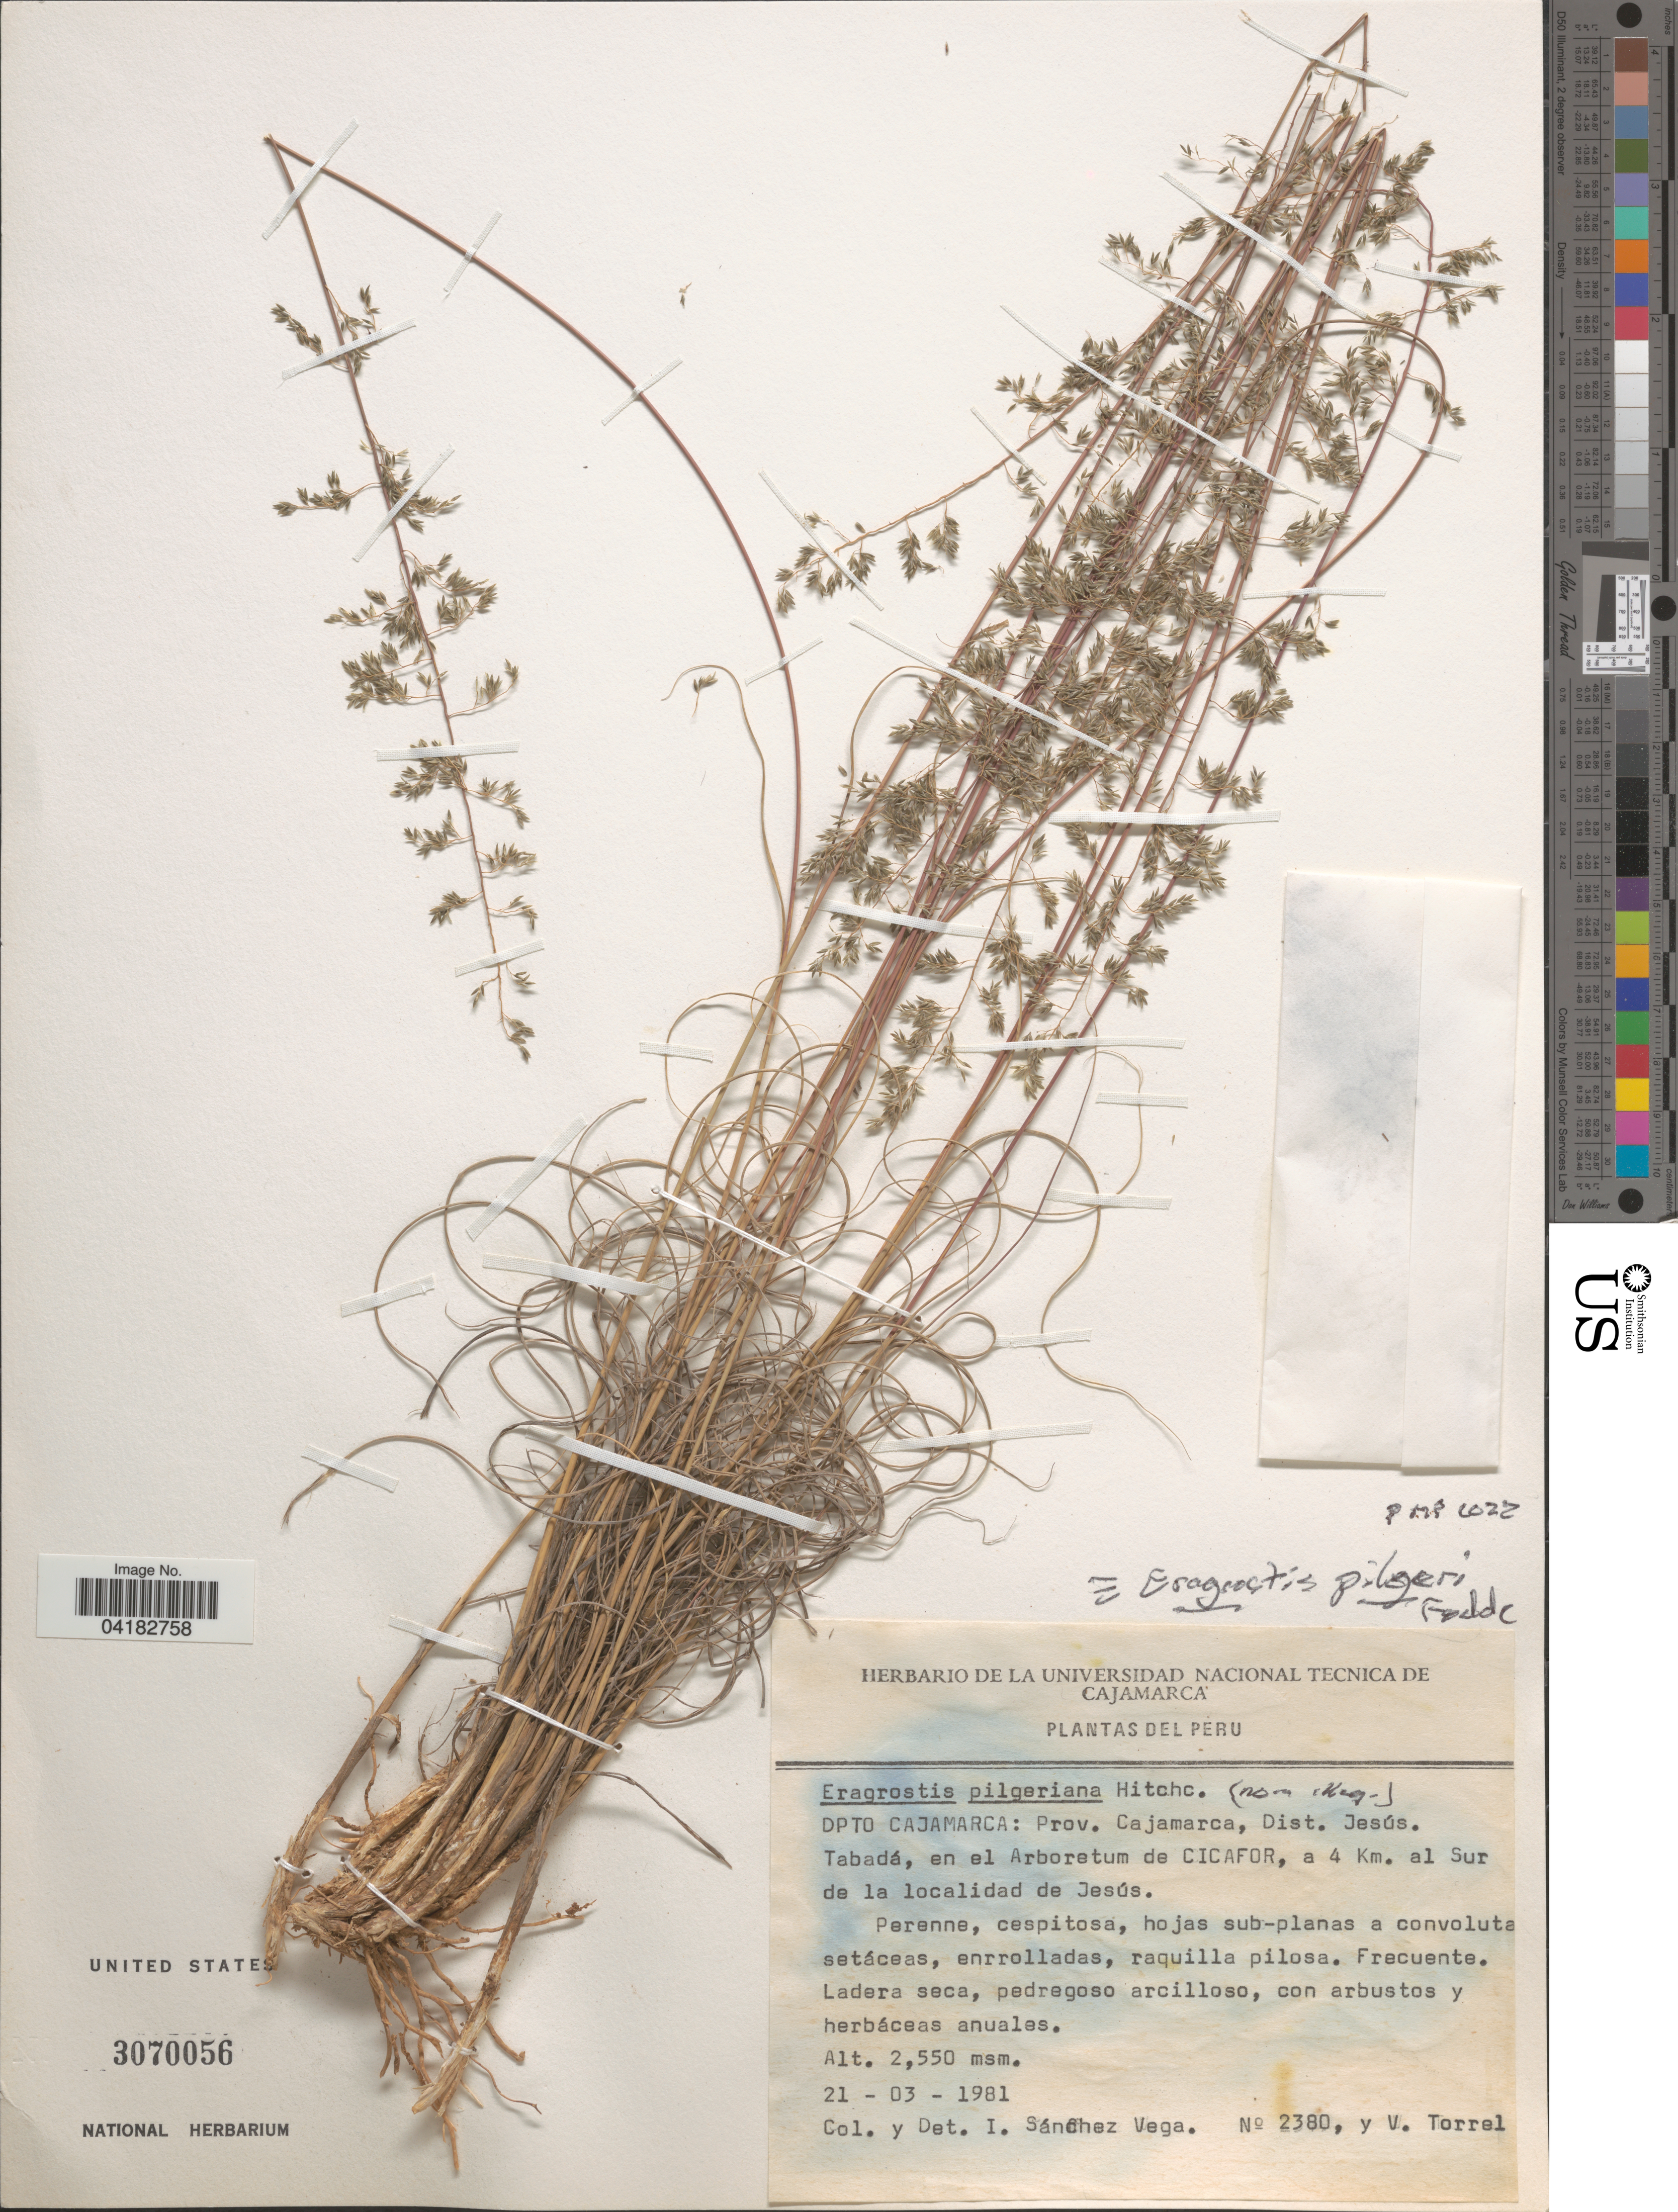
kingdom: Plantae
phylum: Tracheophyta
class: Liliopsida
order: Poales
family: Poaceae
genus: Eragrostis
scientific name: Eragrostis pilgeri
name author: Fedde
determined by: Soreng, Robert J., Research Associate (BOT), Smithsonian Institution - National Museum of Natural History (UNITED STATES)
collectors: I. Sánchez Vega & V. Torrel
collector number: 2380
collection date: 1981-03-21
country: Peru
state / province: Cajamarca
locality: Dpto Cajamarca: Dist. Jesús. Tabadá, en el Arboretum de Cicafor, a 4 Km. al Sur de la localidad de Jesús.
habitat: Ladera seca, pedregoso arcilloso, con arbustos y herbaceas anuales.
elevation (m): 2550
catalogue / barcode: US 3070056